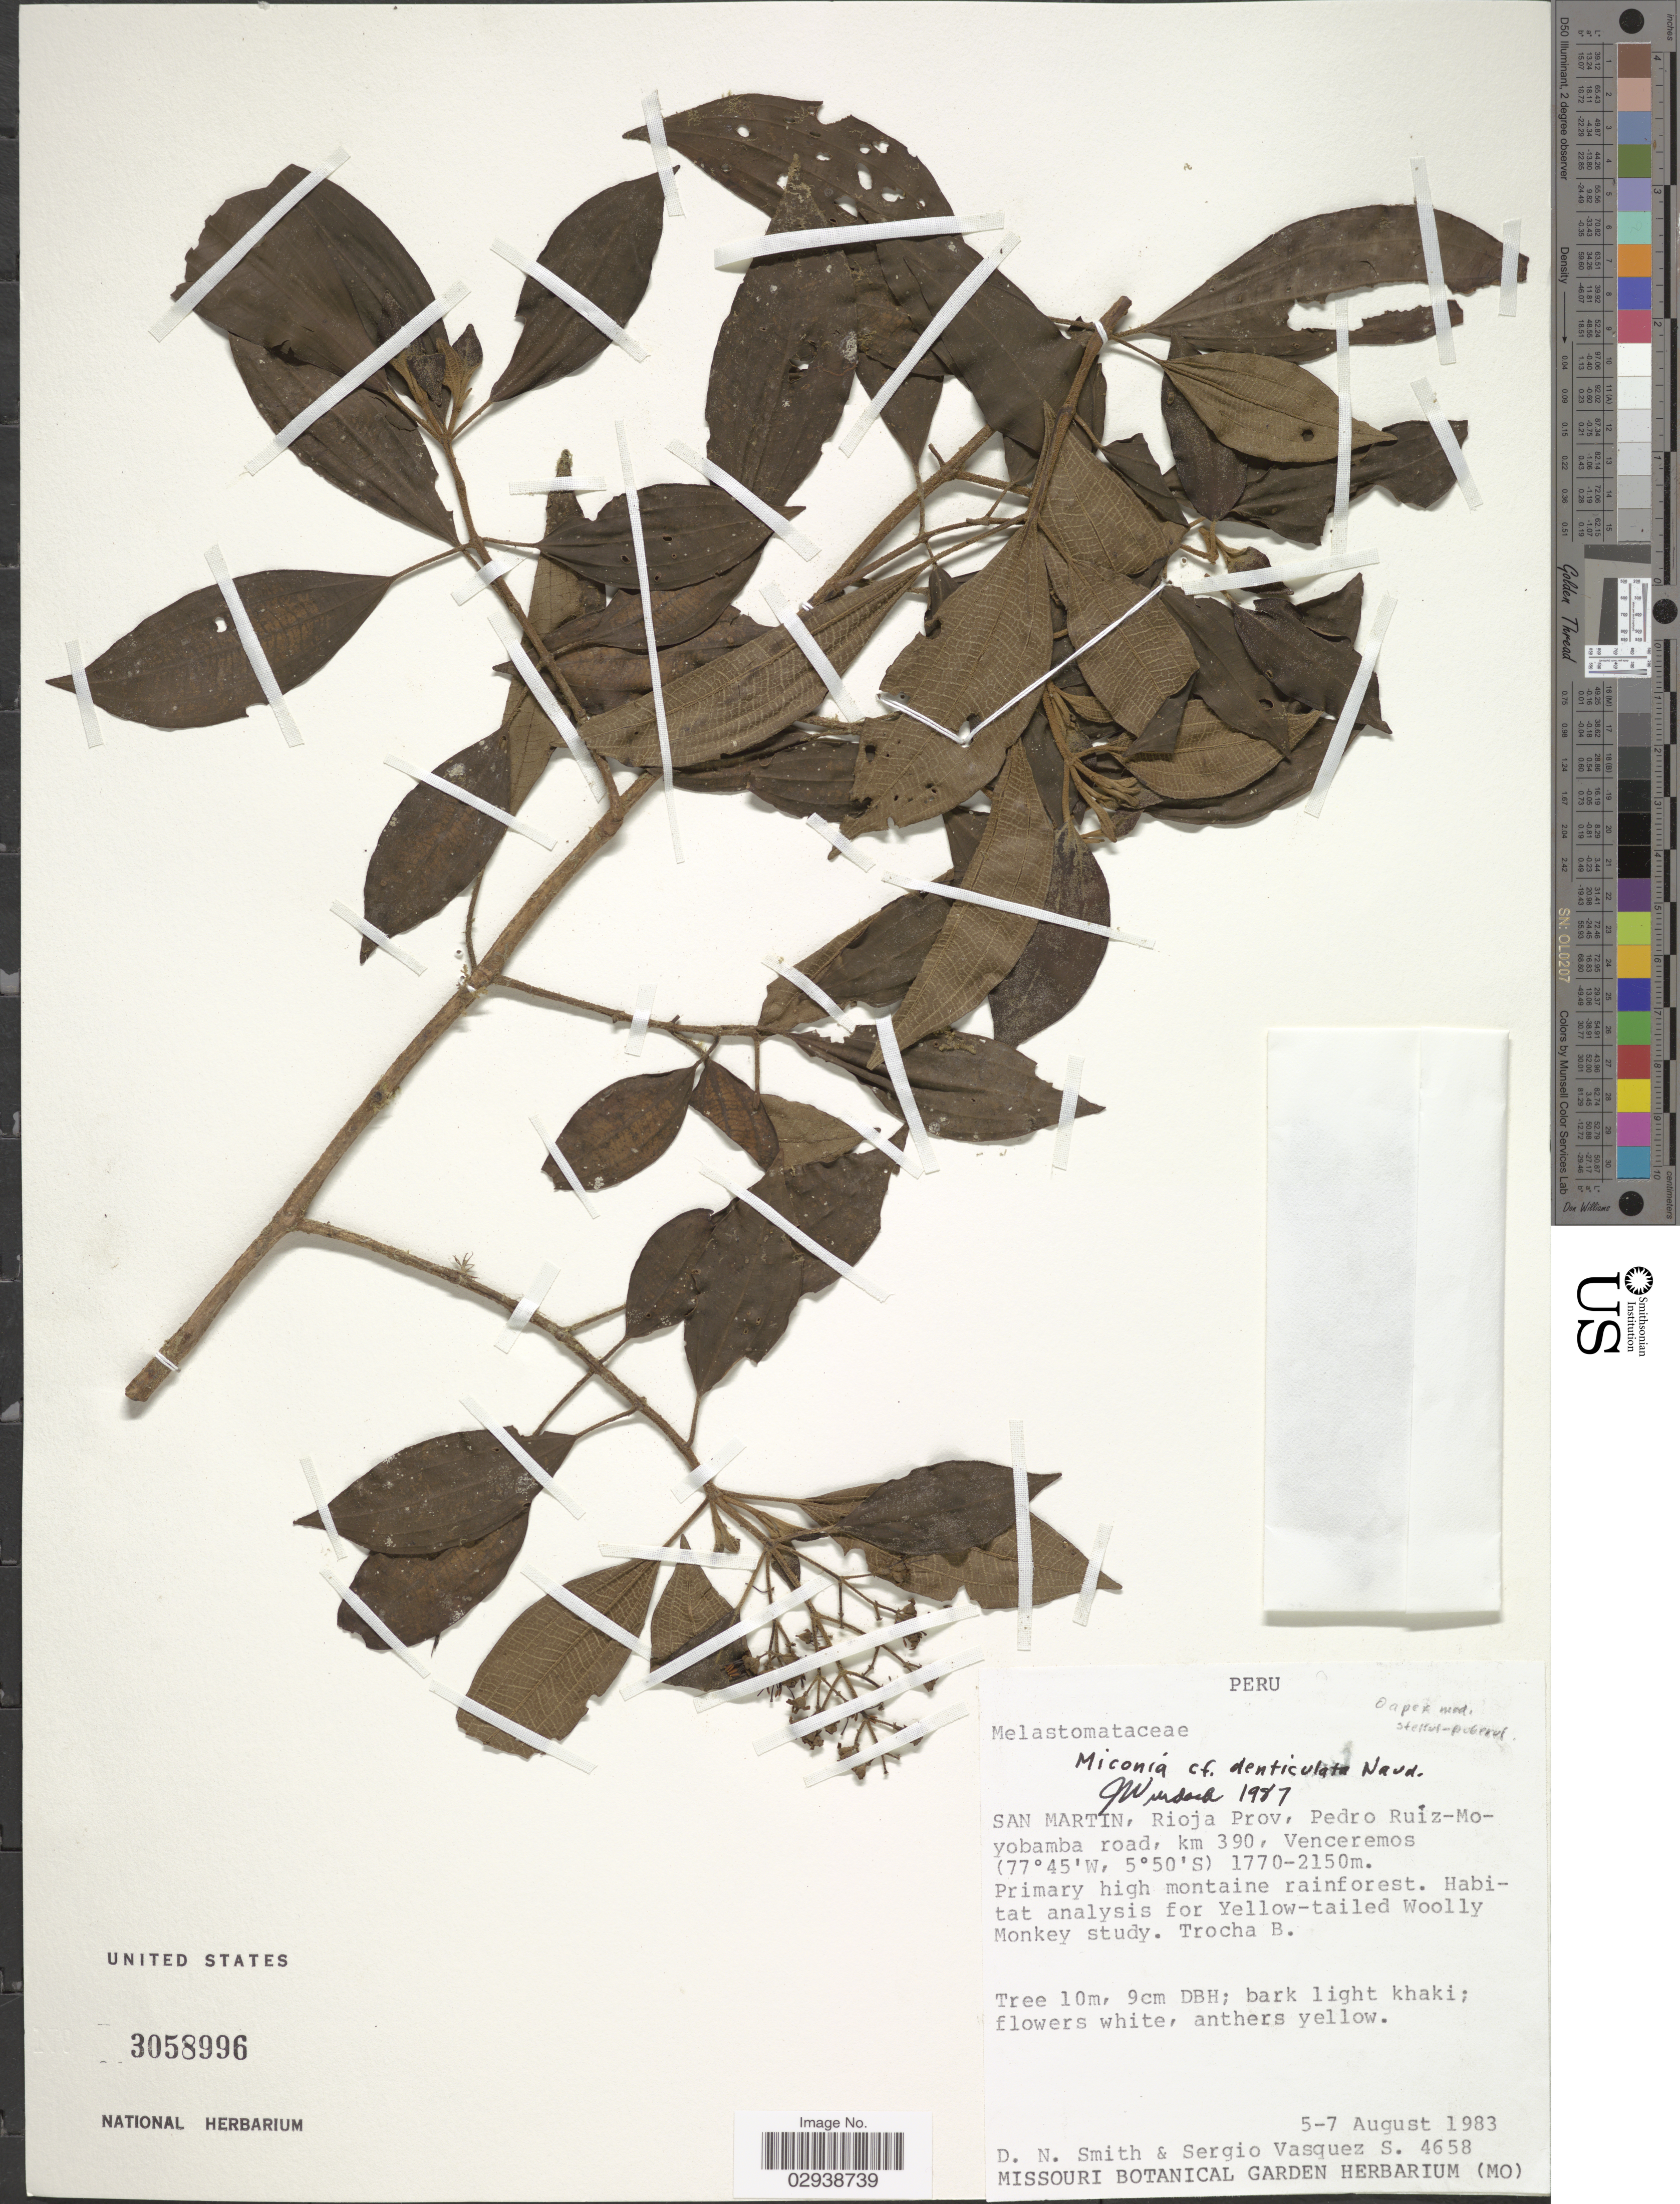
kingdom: Plantae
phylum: Tracheophyta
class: Magnoliopsida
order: Myrtales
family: Melastomataceae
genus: Miconia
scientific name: Miconia denticulata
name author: Naudin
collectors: D. Smith & S. Vasquez S.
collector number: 4658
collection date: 1983-08-05/1983-08-07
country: Peru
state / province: San Martín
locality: Rioja Prov, Pedro Ruiz-Moyobamba road, km 390, Venceremos.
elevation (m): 1770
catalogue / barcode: US 3058996